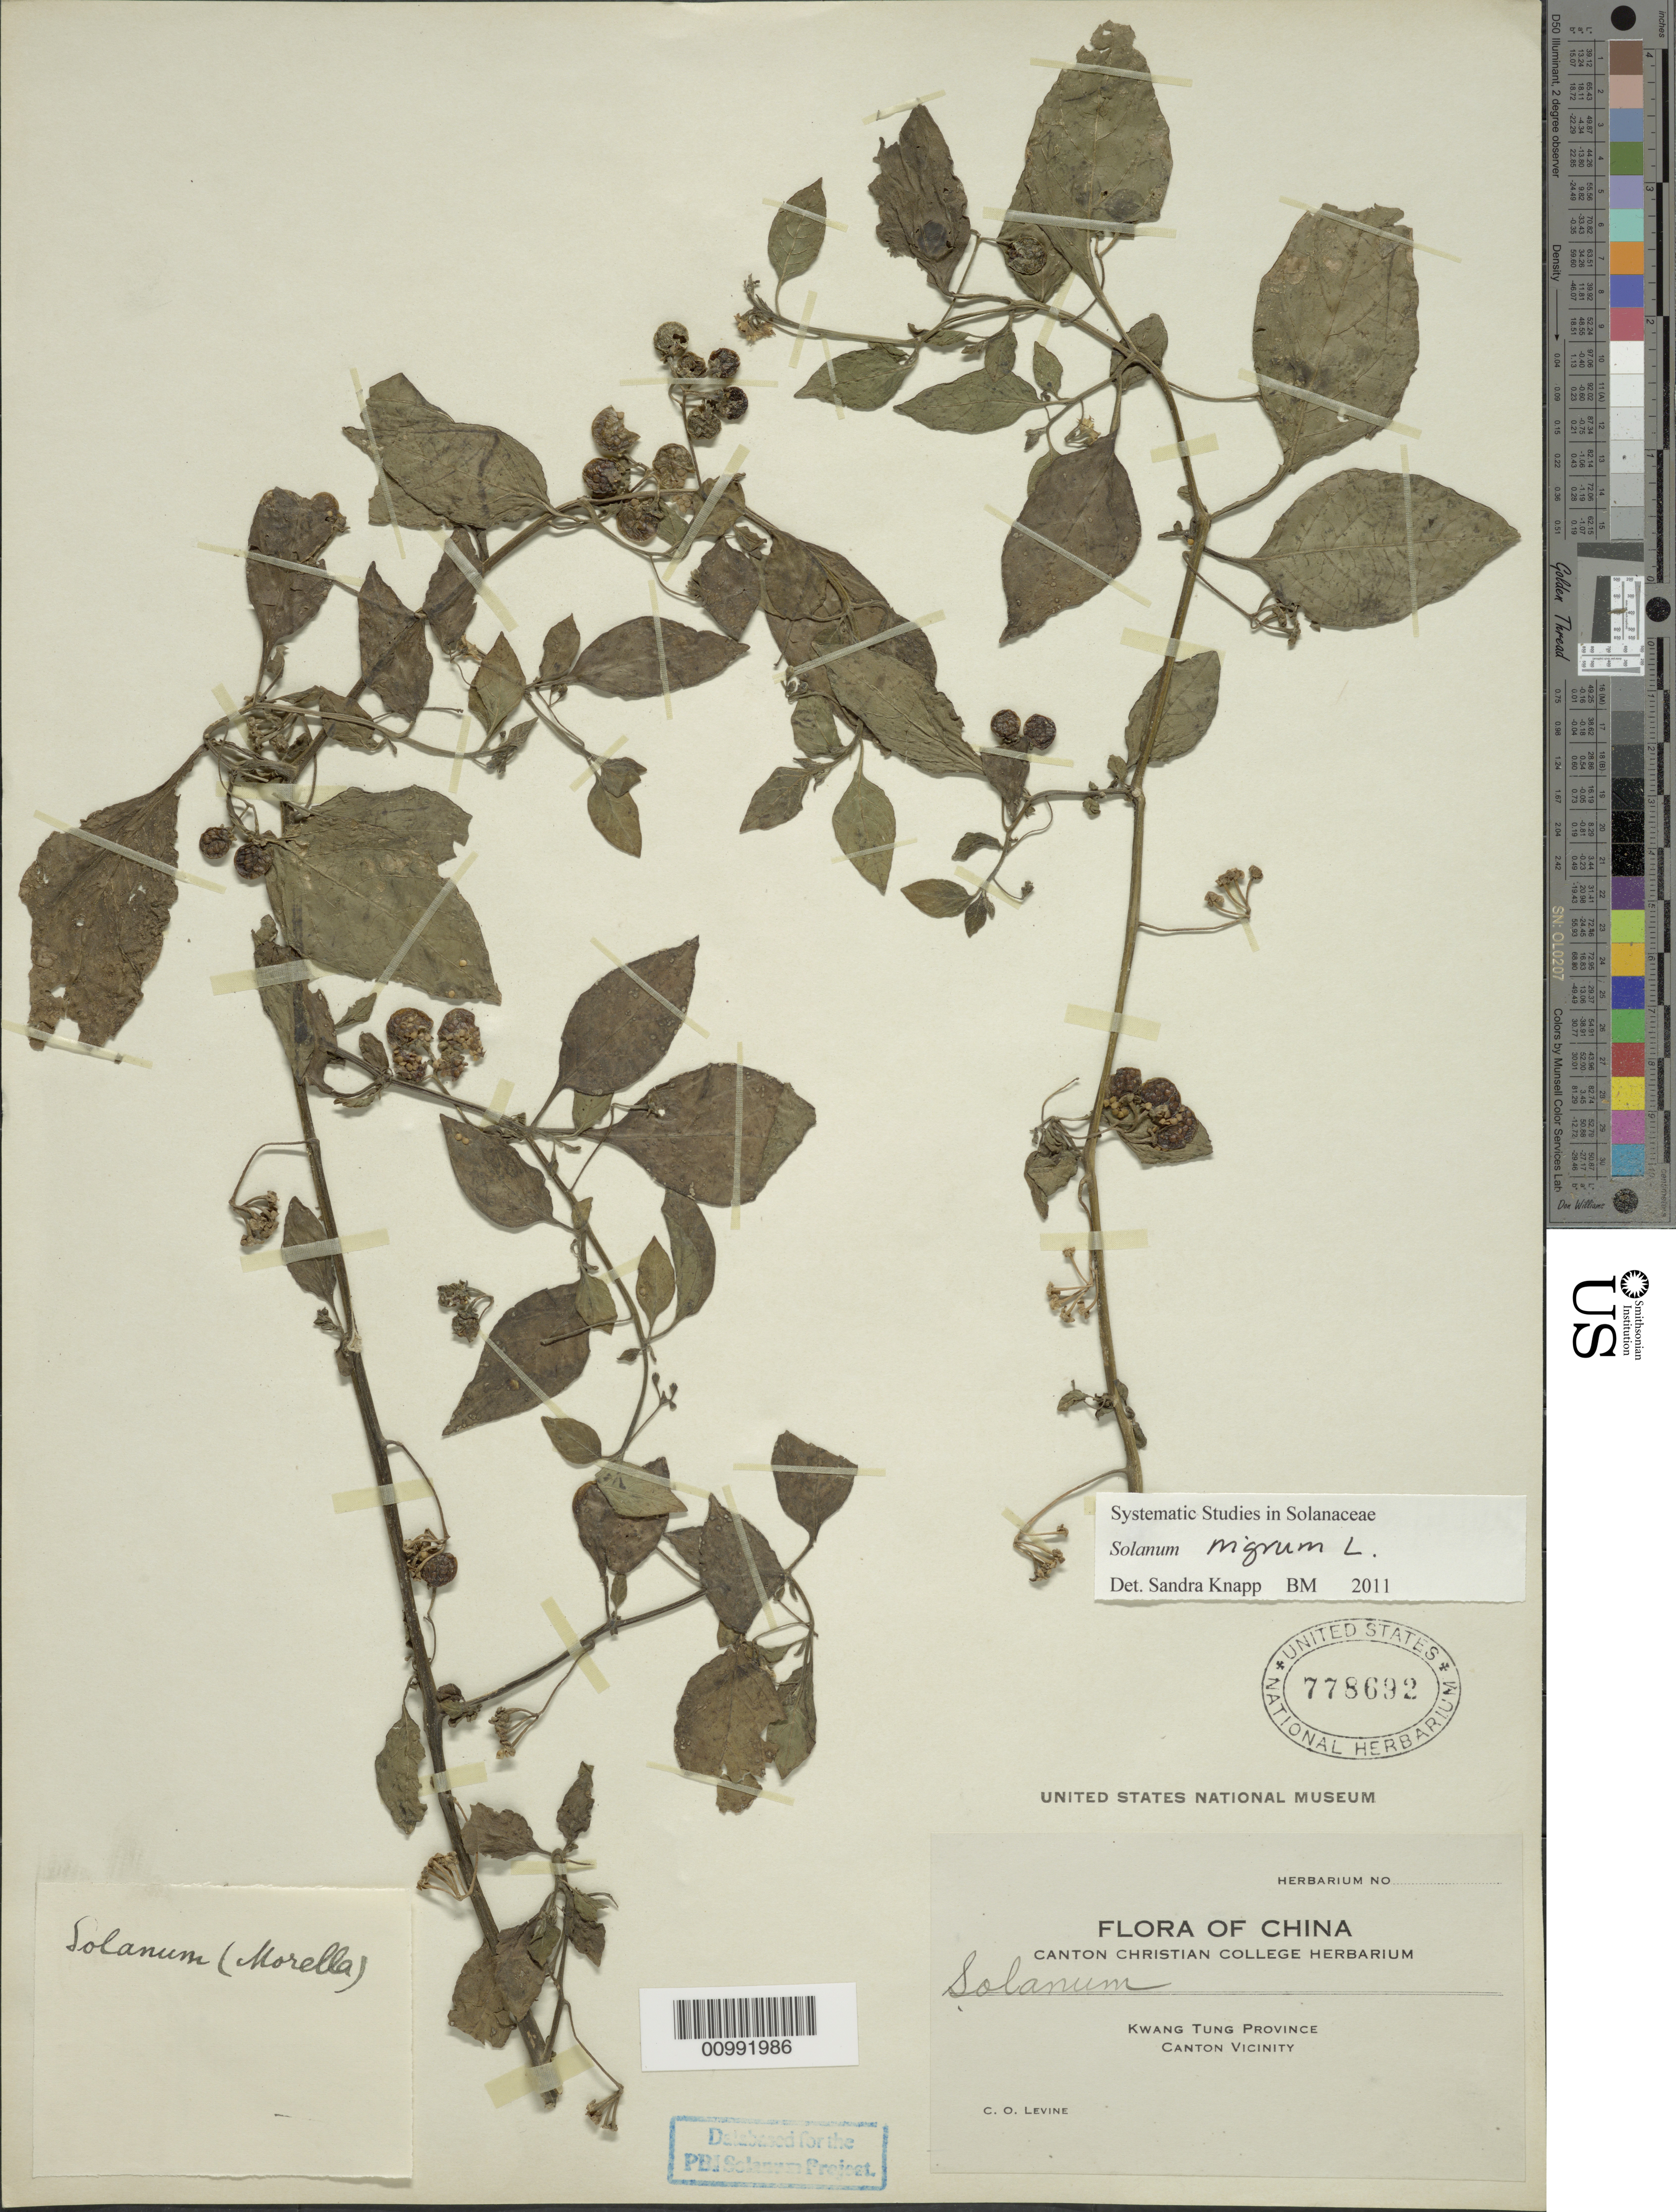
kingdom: Plantae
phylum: Tracheophyta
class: Magnoliopsida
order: Solanales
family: Solanaceae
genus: Solanum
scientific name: Solanum nigrum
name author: L.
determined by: Knapp, S. D.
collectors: C. O. Levine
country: China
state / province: Guangdong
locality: Canton vicinity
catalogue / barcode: US 778692